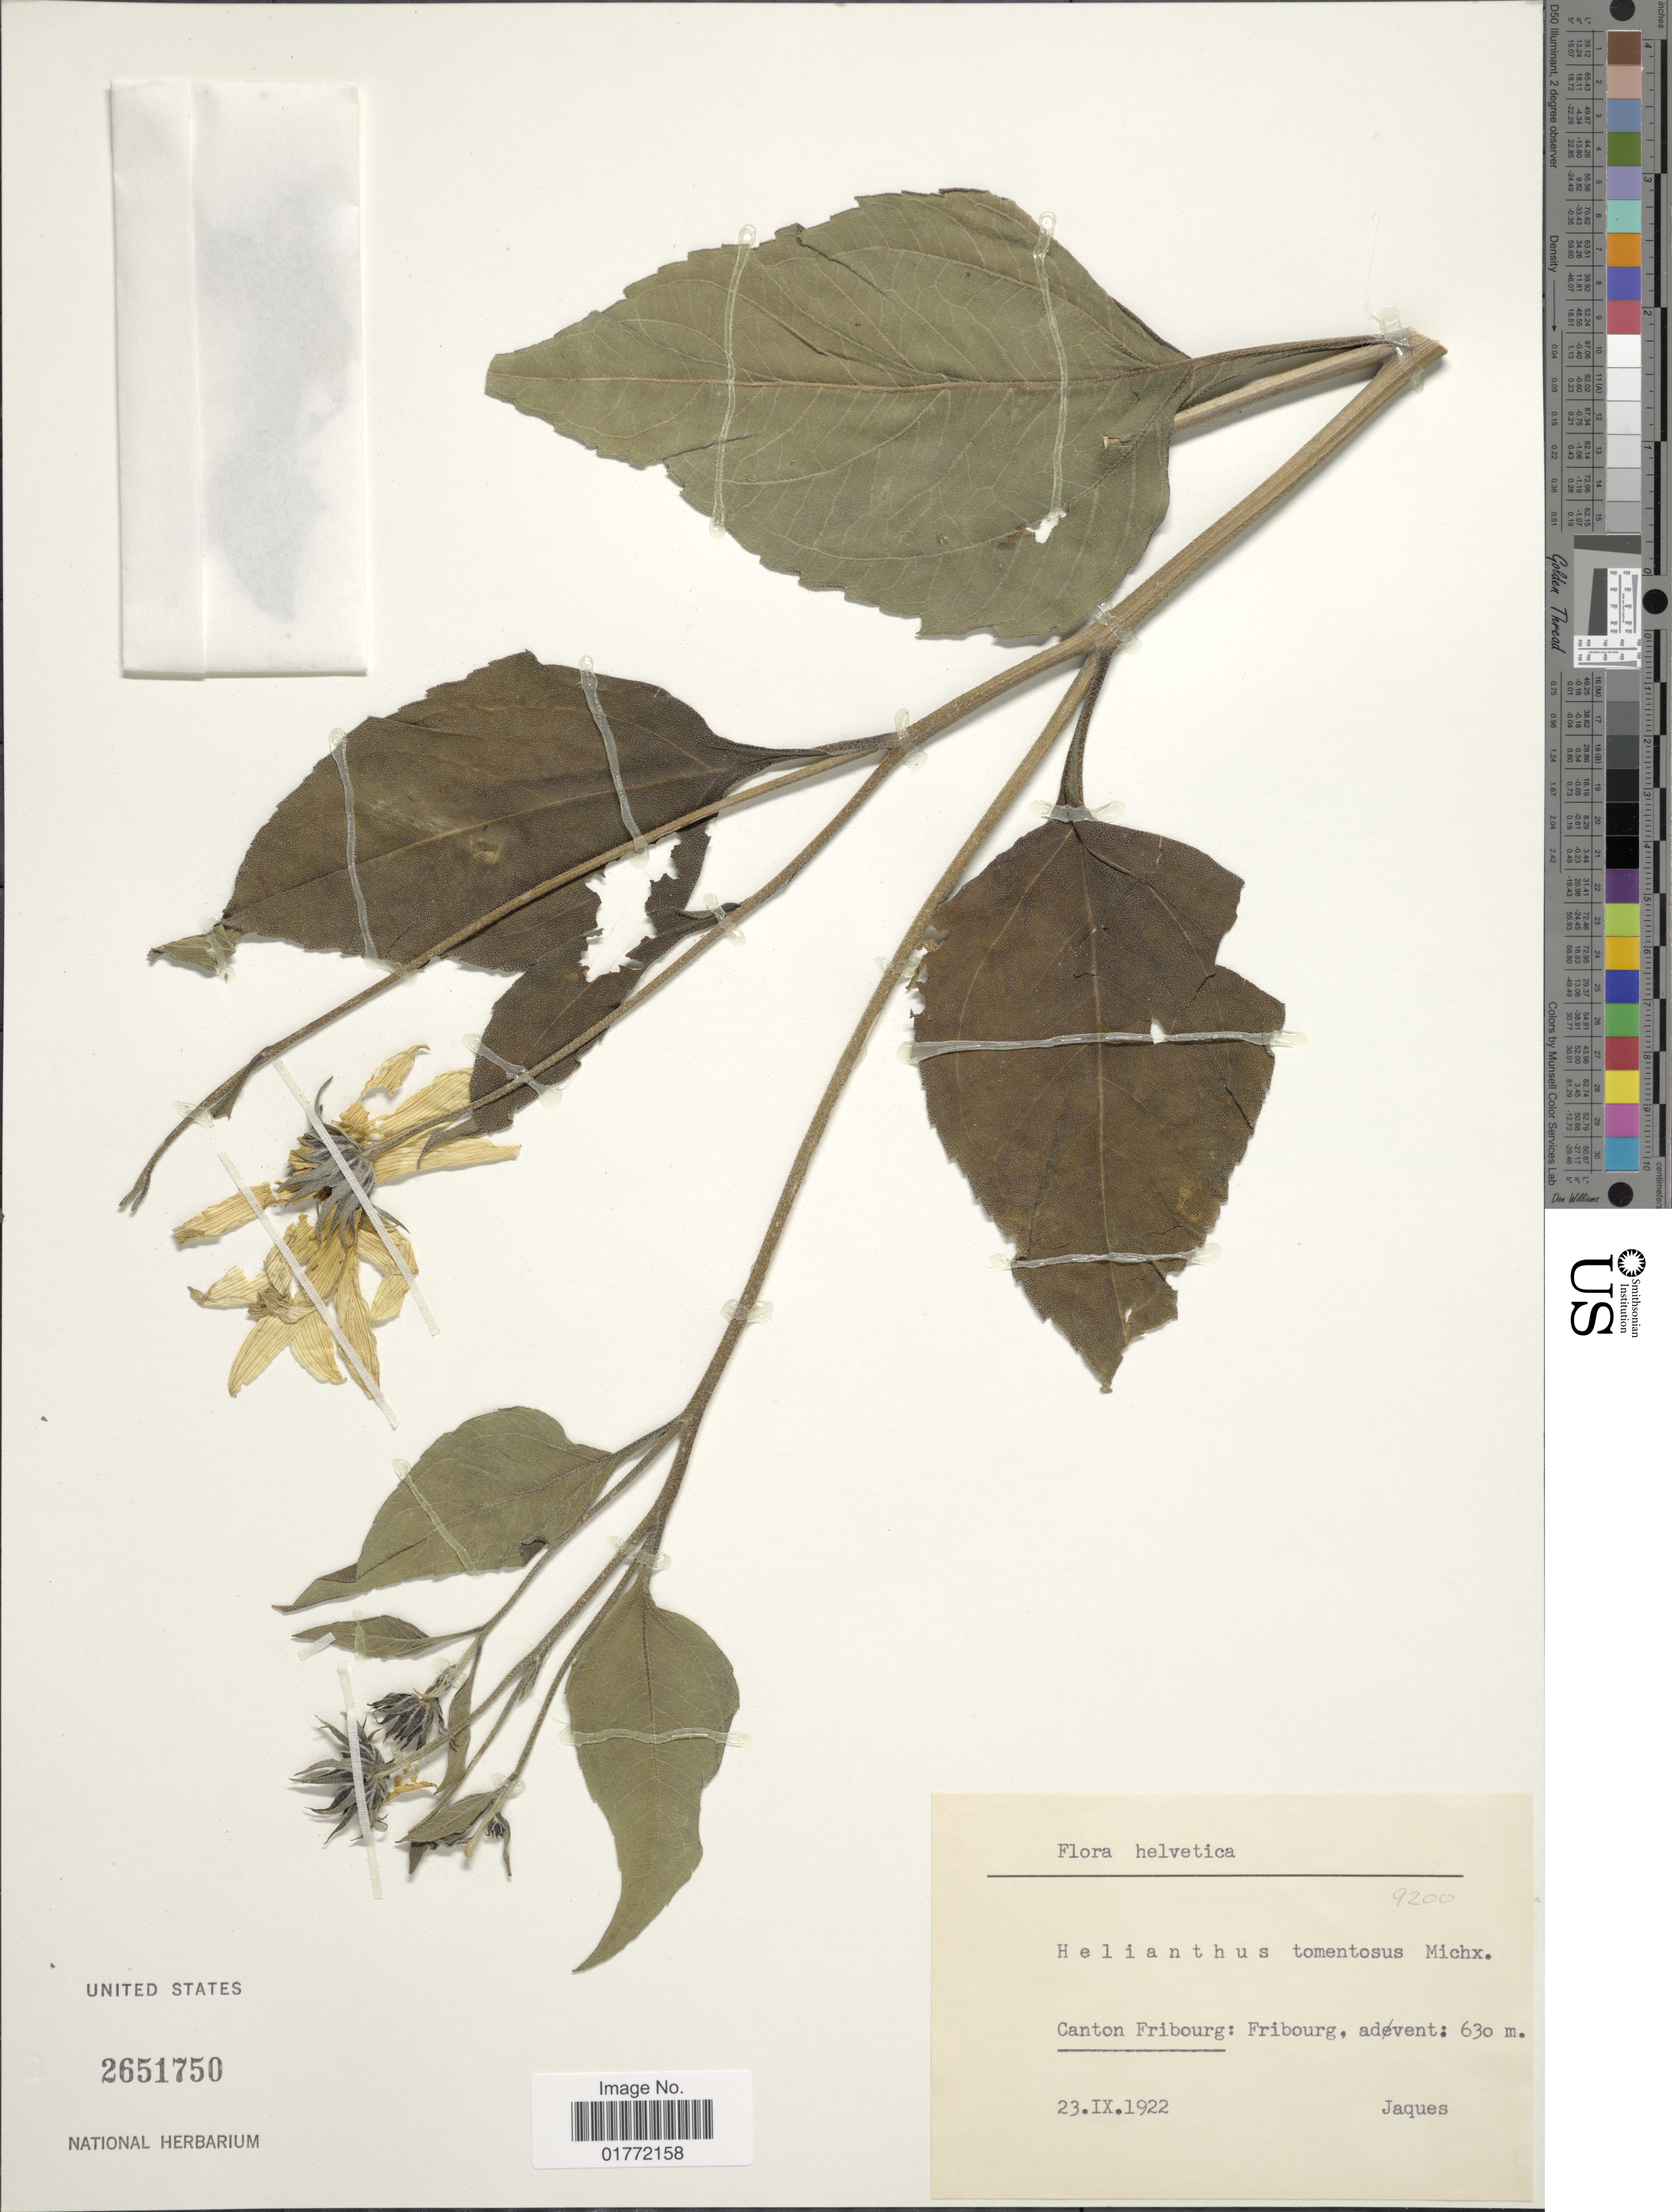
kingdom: Plantae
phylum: Tracheophyta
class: Magnoliopsida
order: Asterales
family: Asteraceae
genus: Helianthus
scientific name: Helianthus tomentosus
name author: Michx.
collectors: Jacques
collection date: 1922-09-23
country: Switzerland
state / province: Fribourg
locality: Canton Fribourg: Fribourg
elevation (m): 630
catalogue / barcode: US 2651750